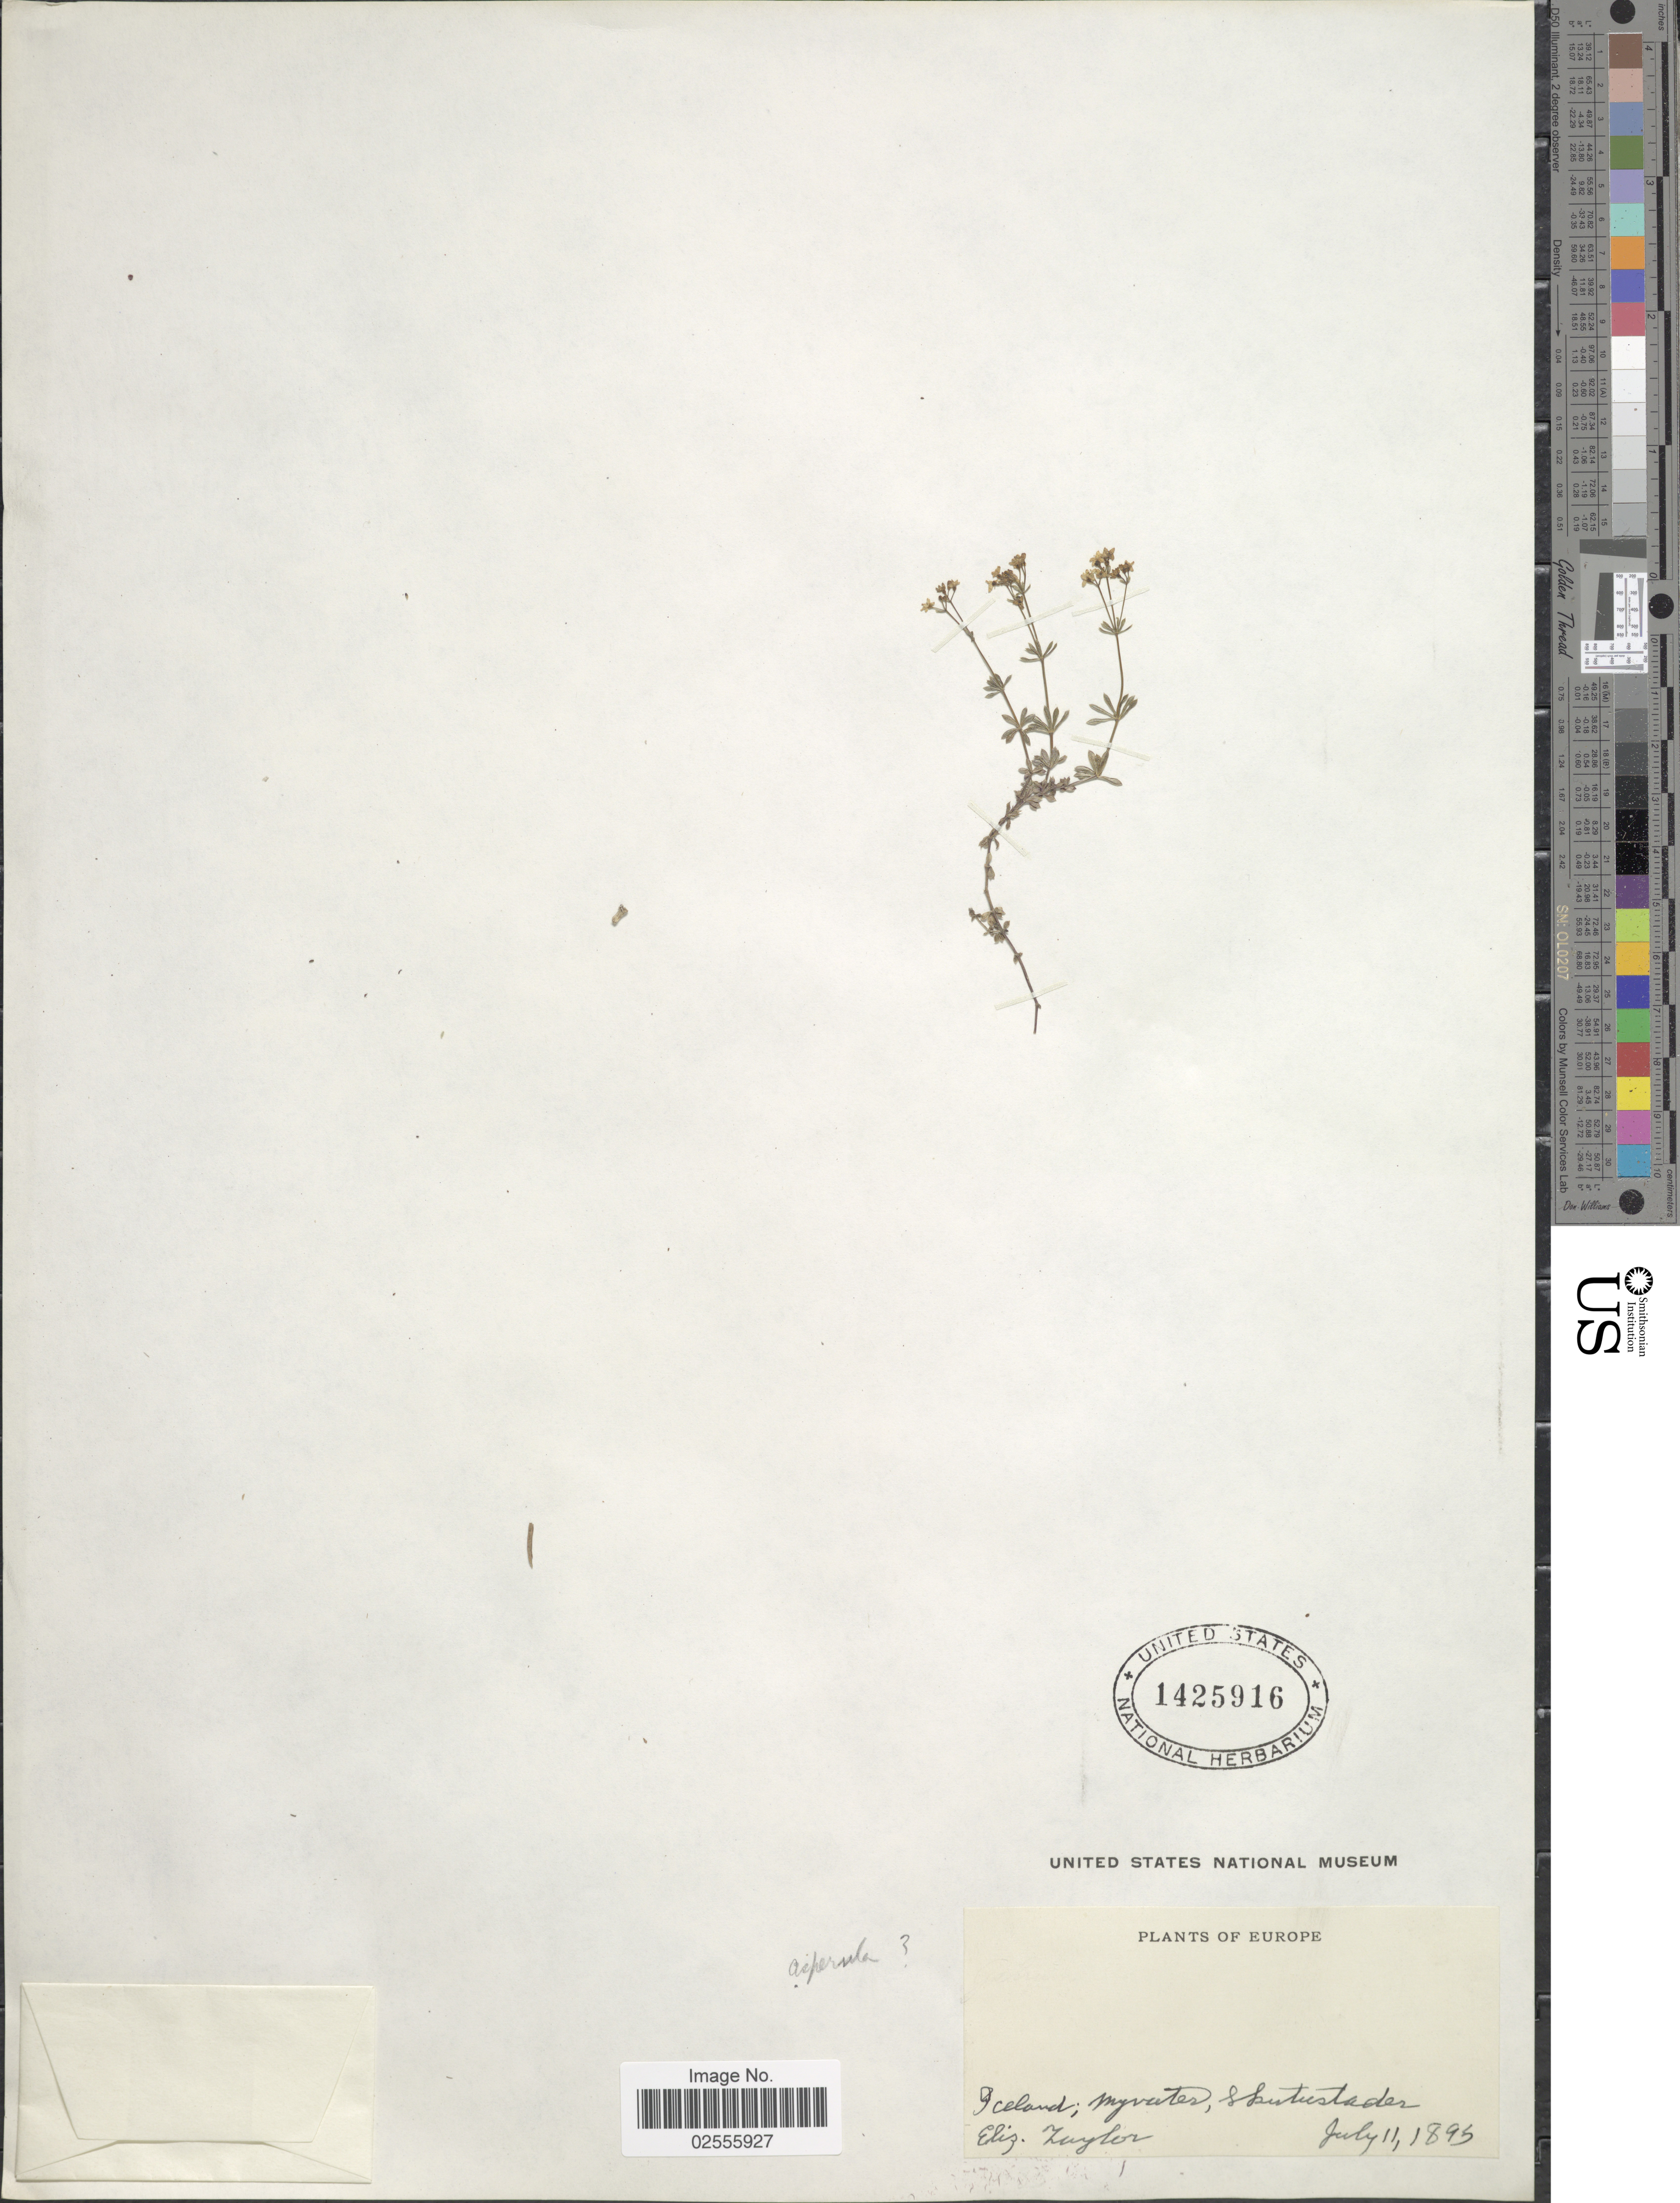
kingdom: Plantae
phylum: Tracheophyta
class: Magnoliopsida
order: Gentianales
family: Rubiaceae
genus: Asperula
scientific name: Asperula sp.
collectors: E. Taylor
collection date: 1895-07-11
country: Iceland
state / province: Northeastern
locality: Myvater, Skutustader.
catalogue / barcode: US 1425916